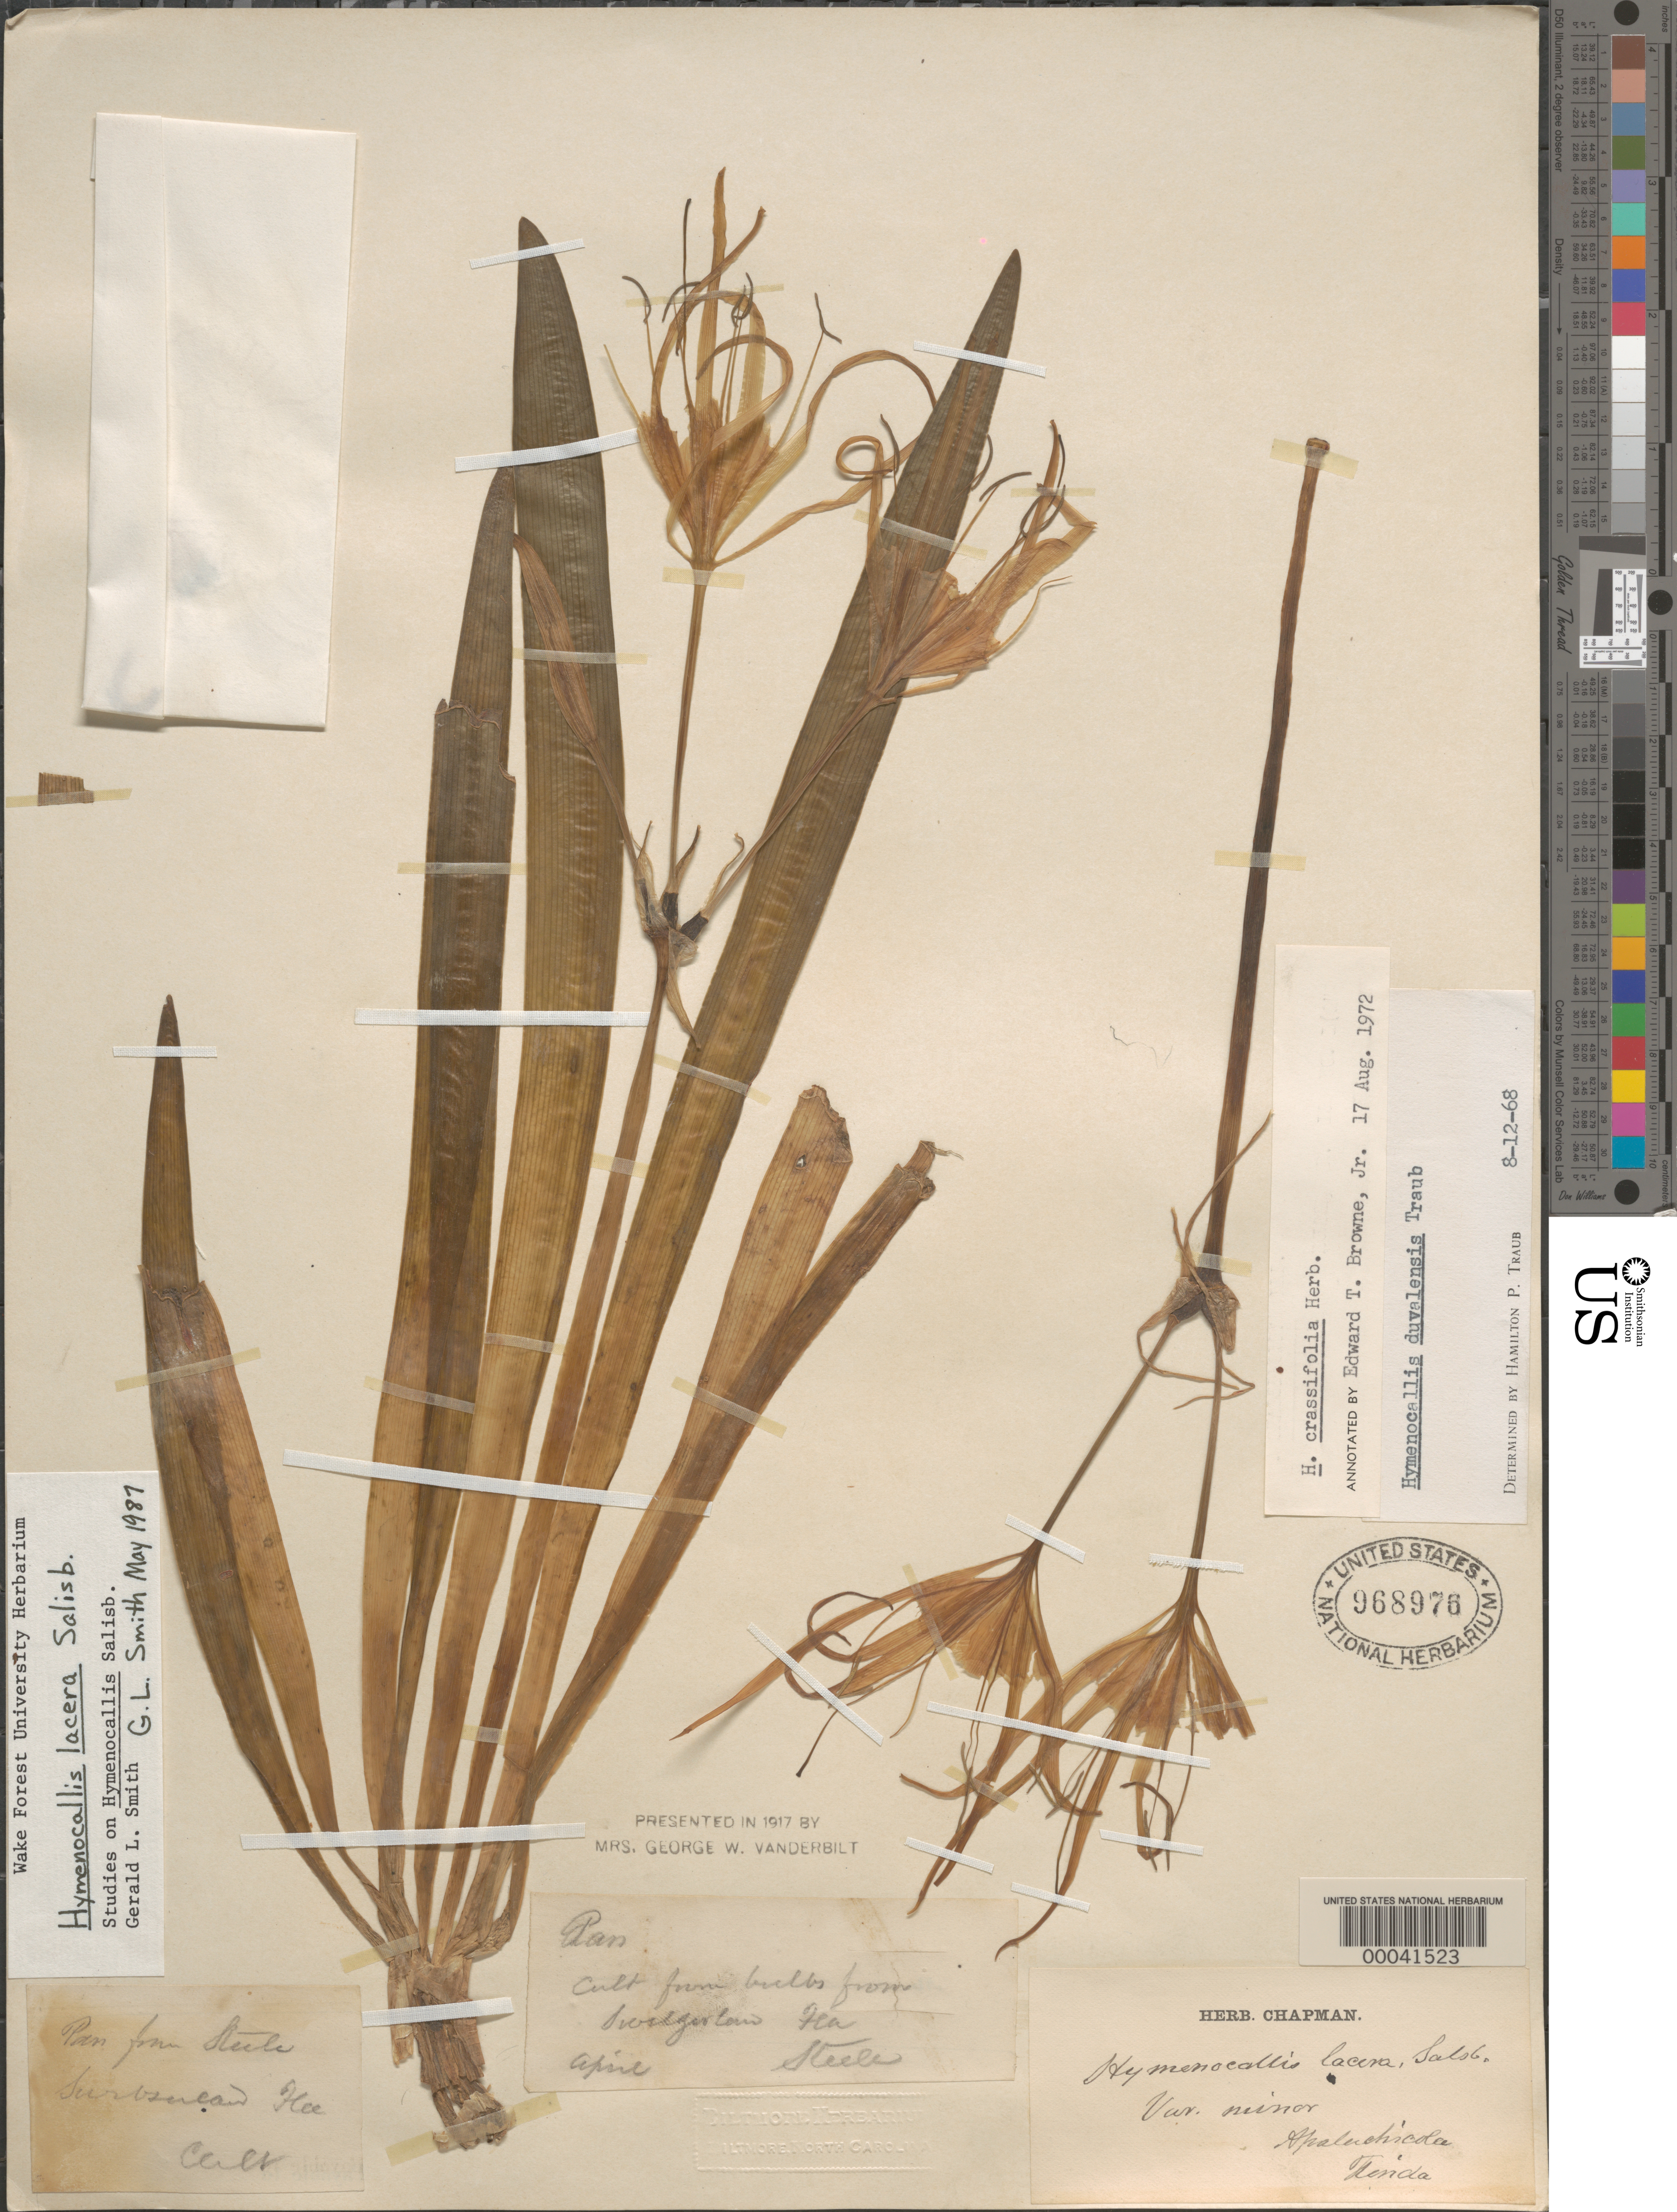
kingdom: Plantae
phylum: Tracheophyta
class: Liliopsida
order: Asparagales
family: Amaryllidaceae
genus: Hymenocallis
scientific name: Hymenocallis lacera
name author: Salisb.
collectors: E. Steele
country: United States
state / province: Florida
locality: Switzerland.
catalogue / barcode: US 968976